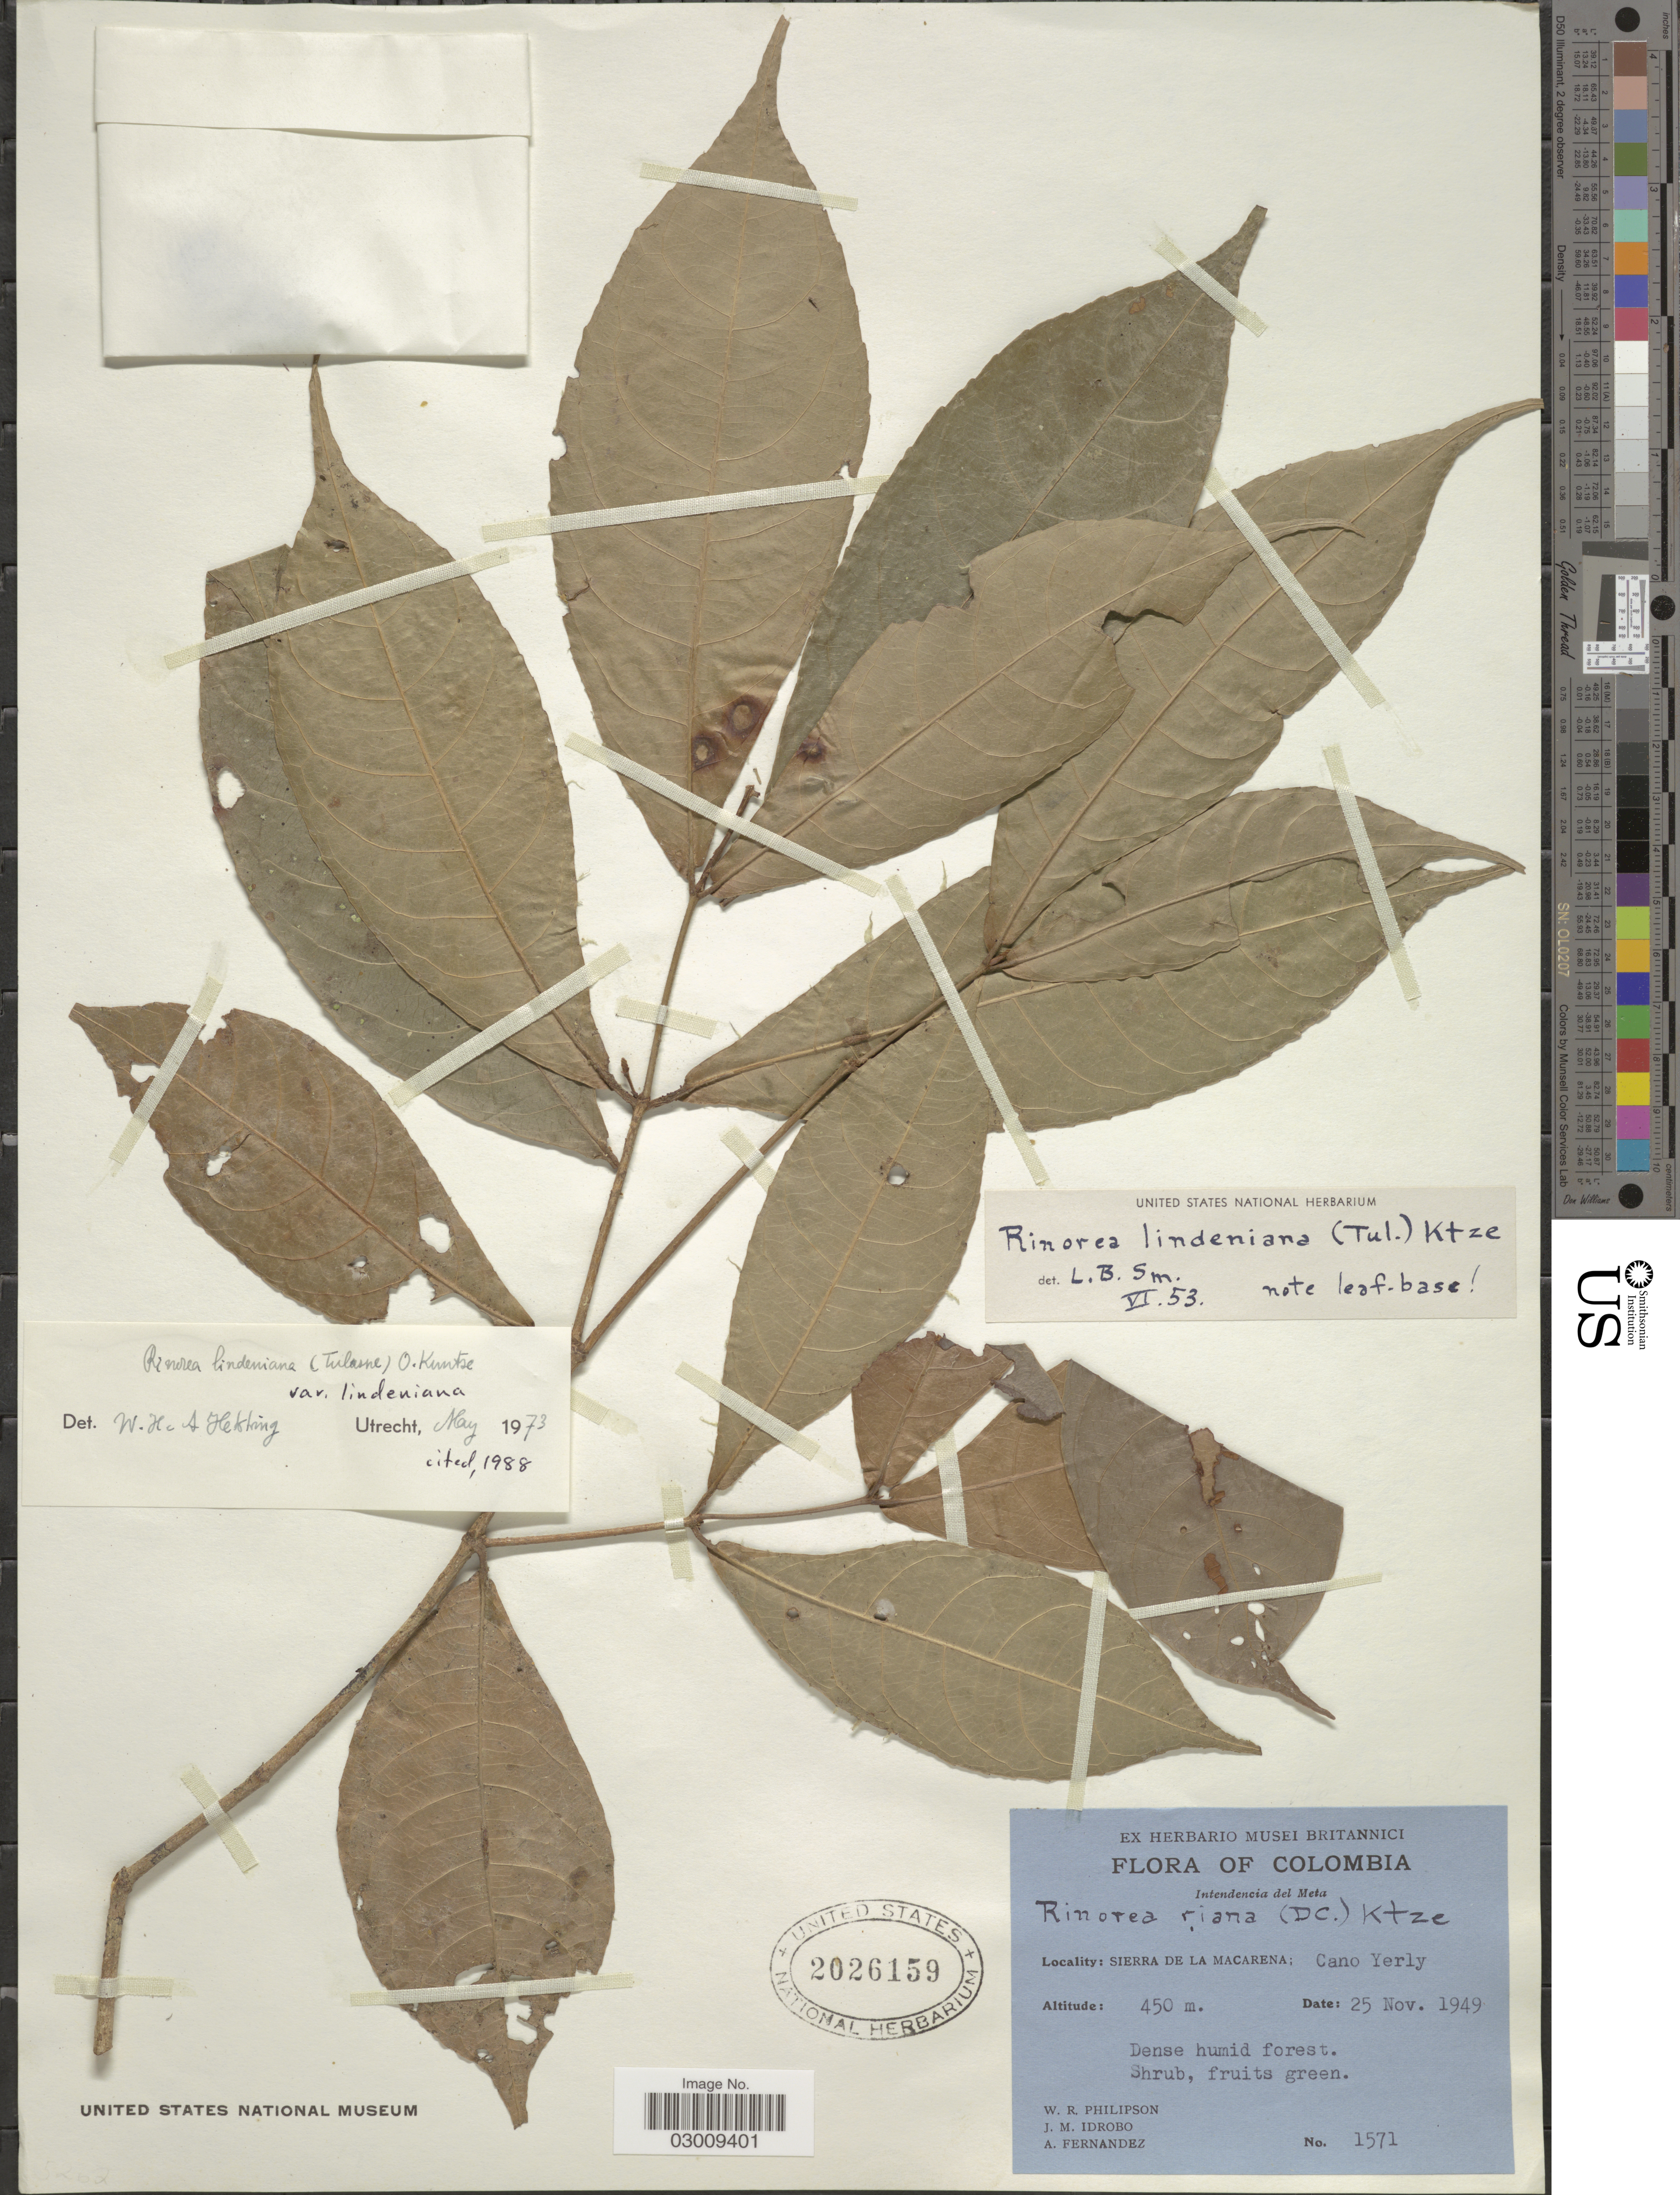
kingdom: Plantae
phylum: Tracheophyta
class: Magnoliopsida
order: Malpighiales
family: Violaceae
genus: Rinorea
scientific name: Rinorea lindeniana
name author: (Tul.) Kuntze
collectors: W. R. Philipson, J. M. Idrobo & A. Fernandez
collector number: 1571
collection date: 1949-11-25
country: Colombia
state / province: Meta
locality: Intendencia del Meta. Sierra de la Macarena: Cano Yerly.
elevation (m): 450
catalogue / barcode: US 2026159